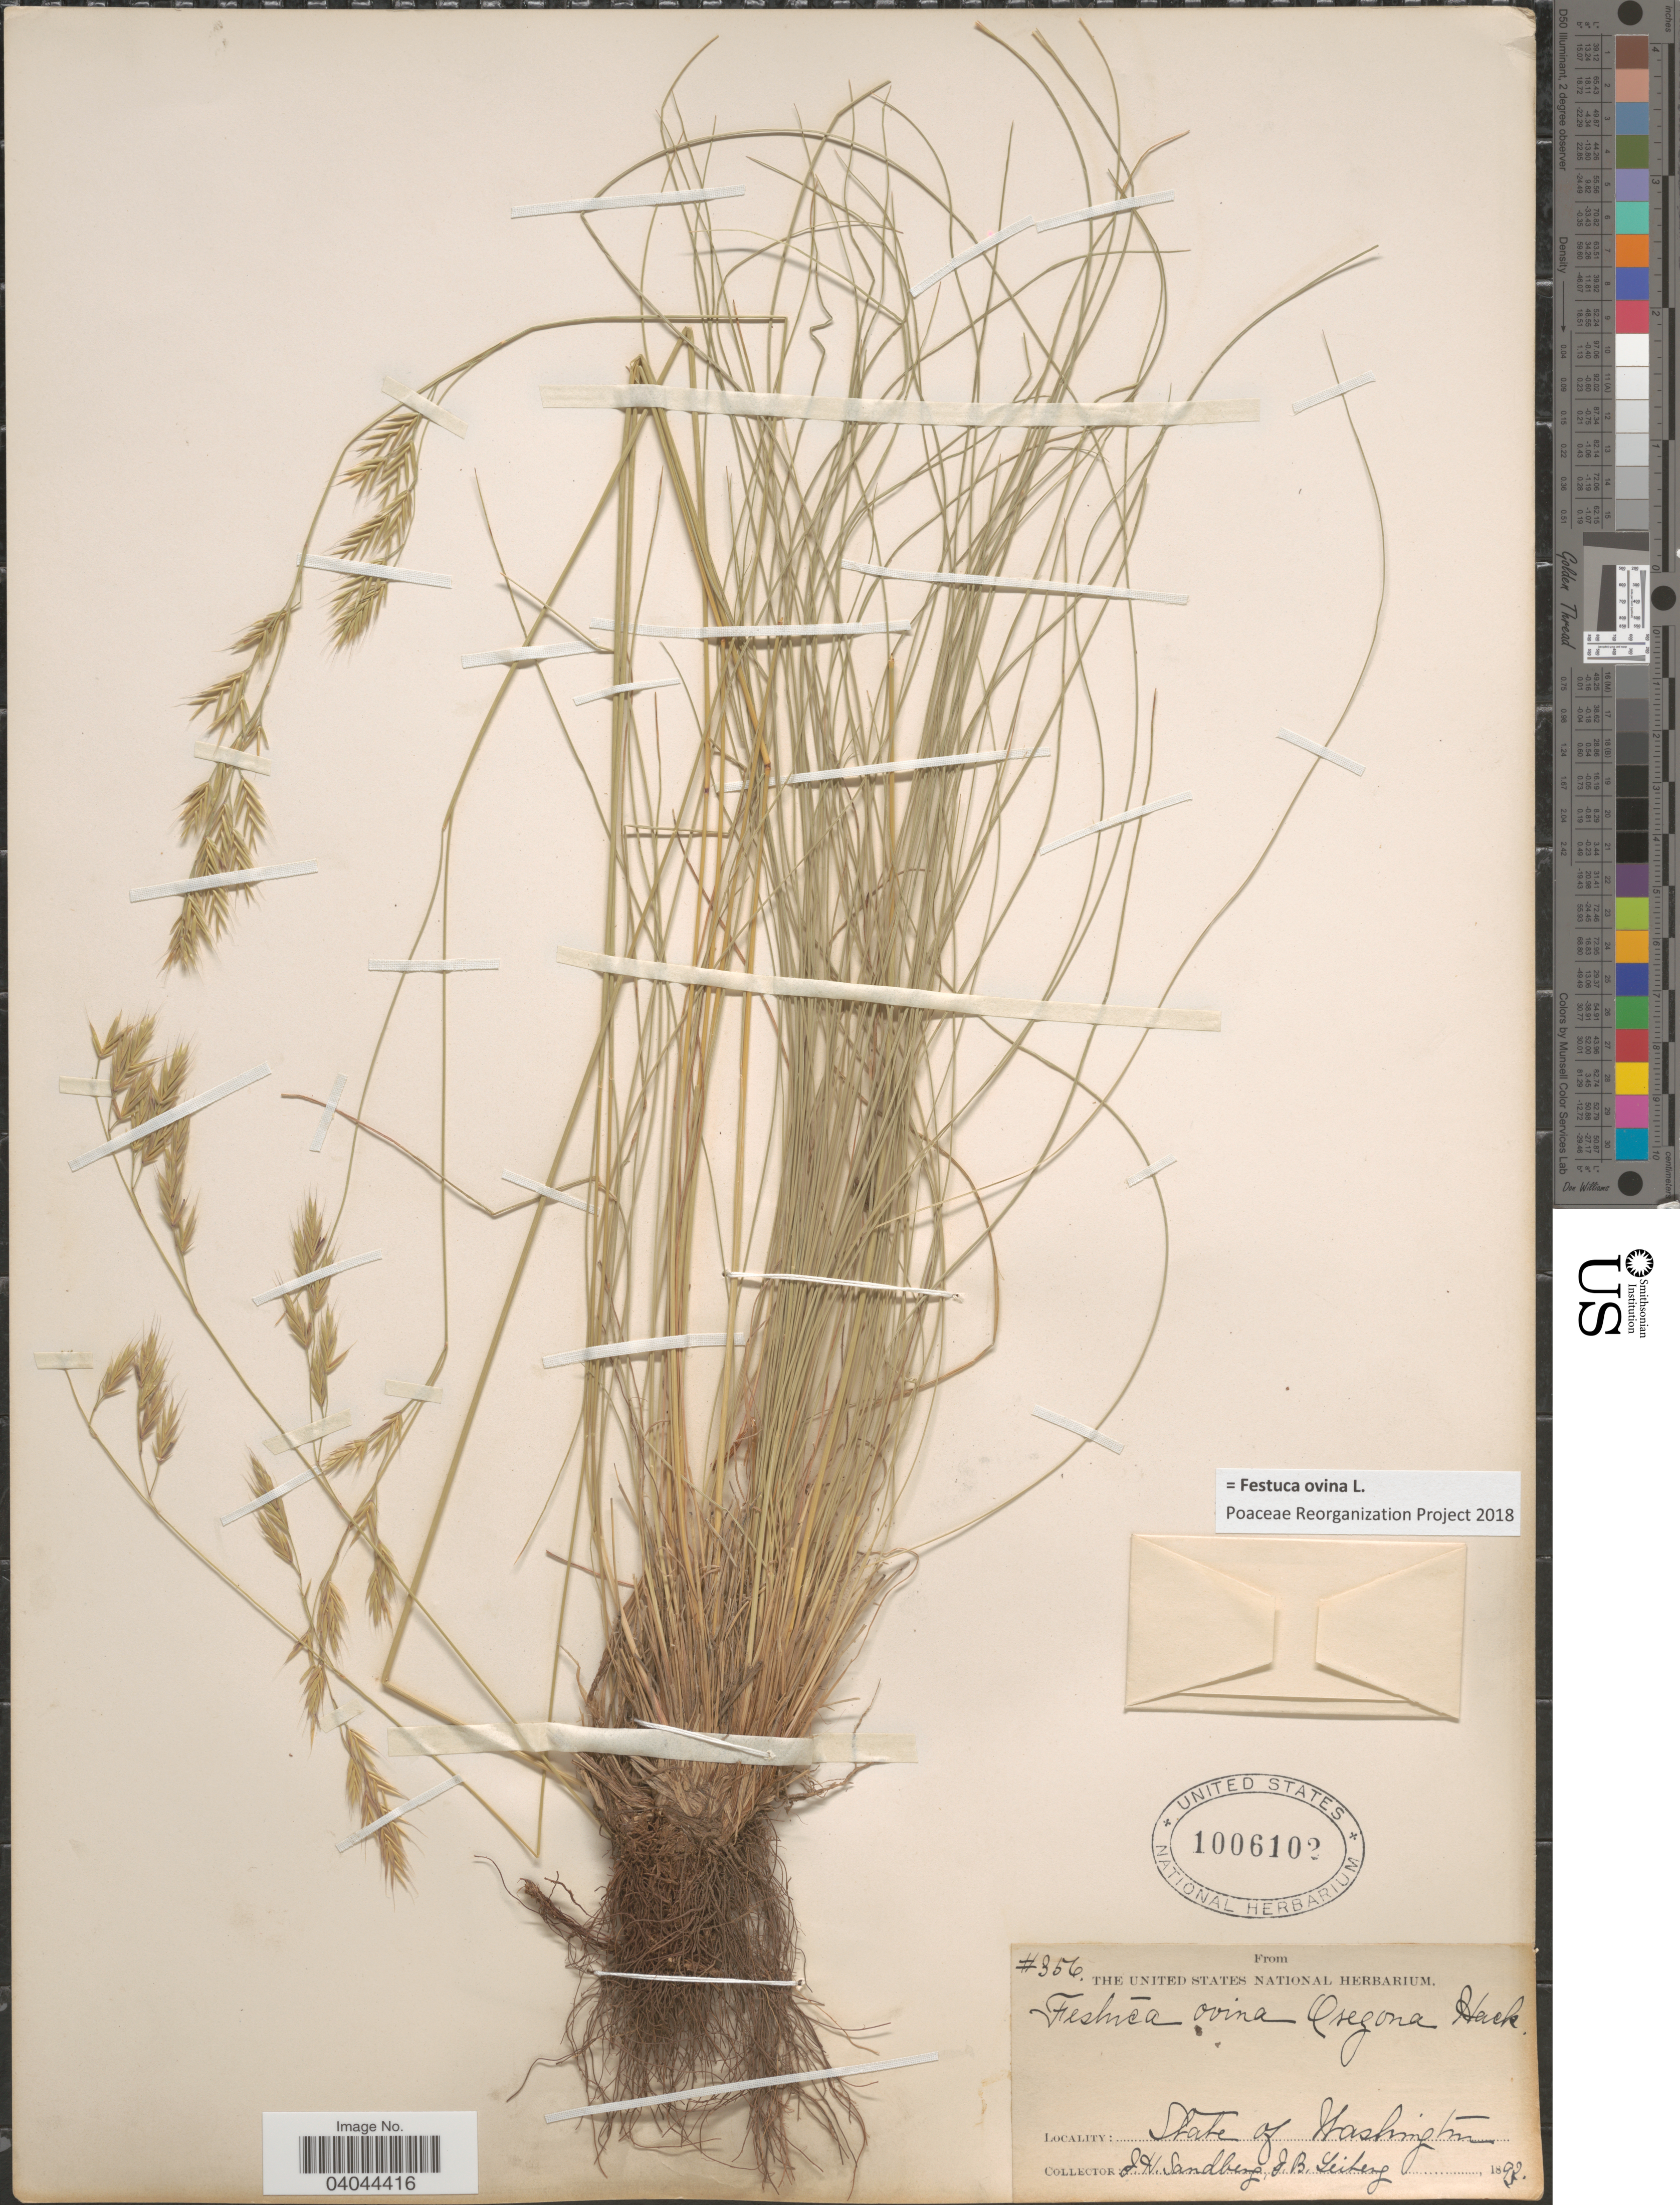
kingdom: Plantae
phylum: Tracheophyta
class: Liliopsida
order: Poales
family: Poaceae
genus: Festuca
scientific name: Festuca ovina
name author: L.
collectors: J. H. Sandberg & J. B. Leiberg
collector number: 356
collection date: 1893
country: United States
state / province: Washington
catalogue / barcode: US 1006102